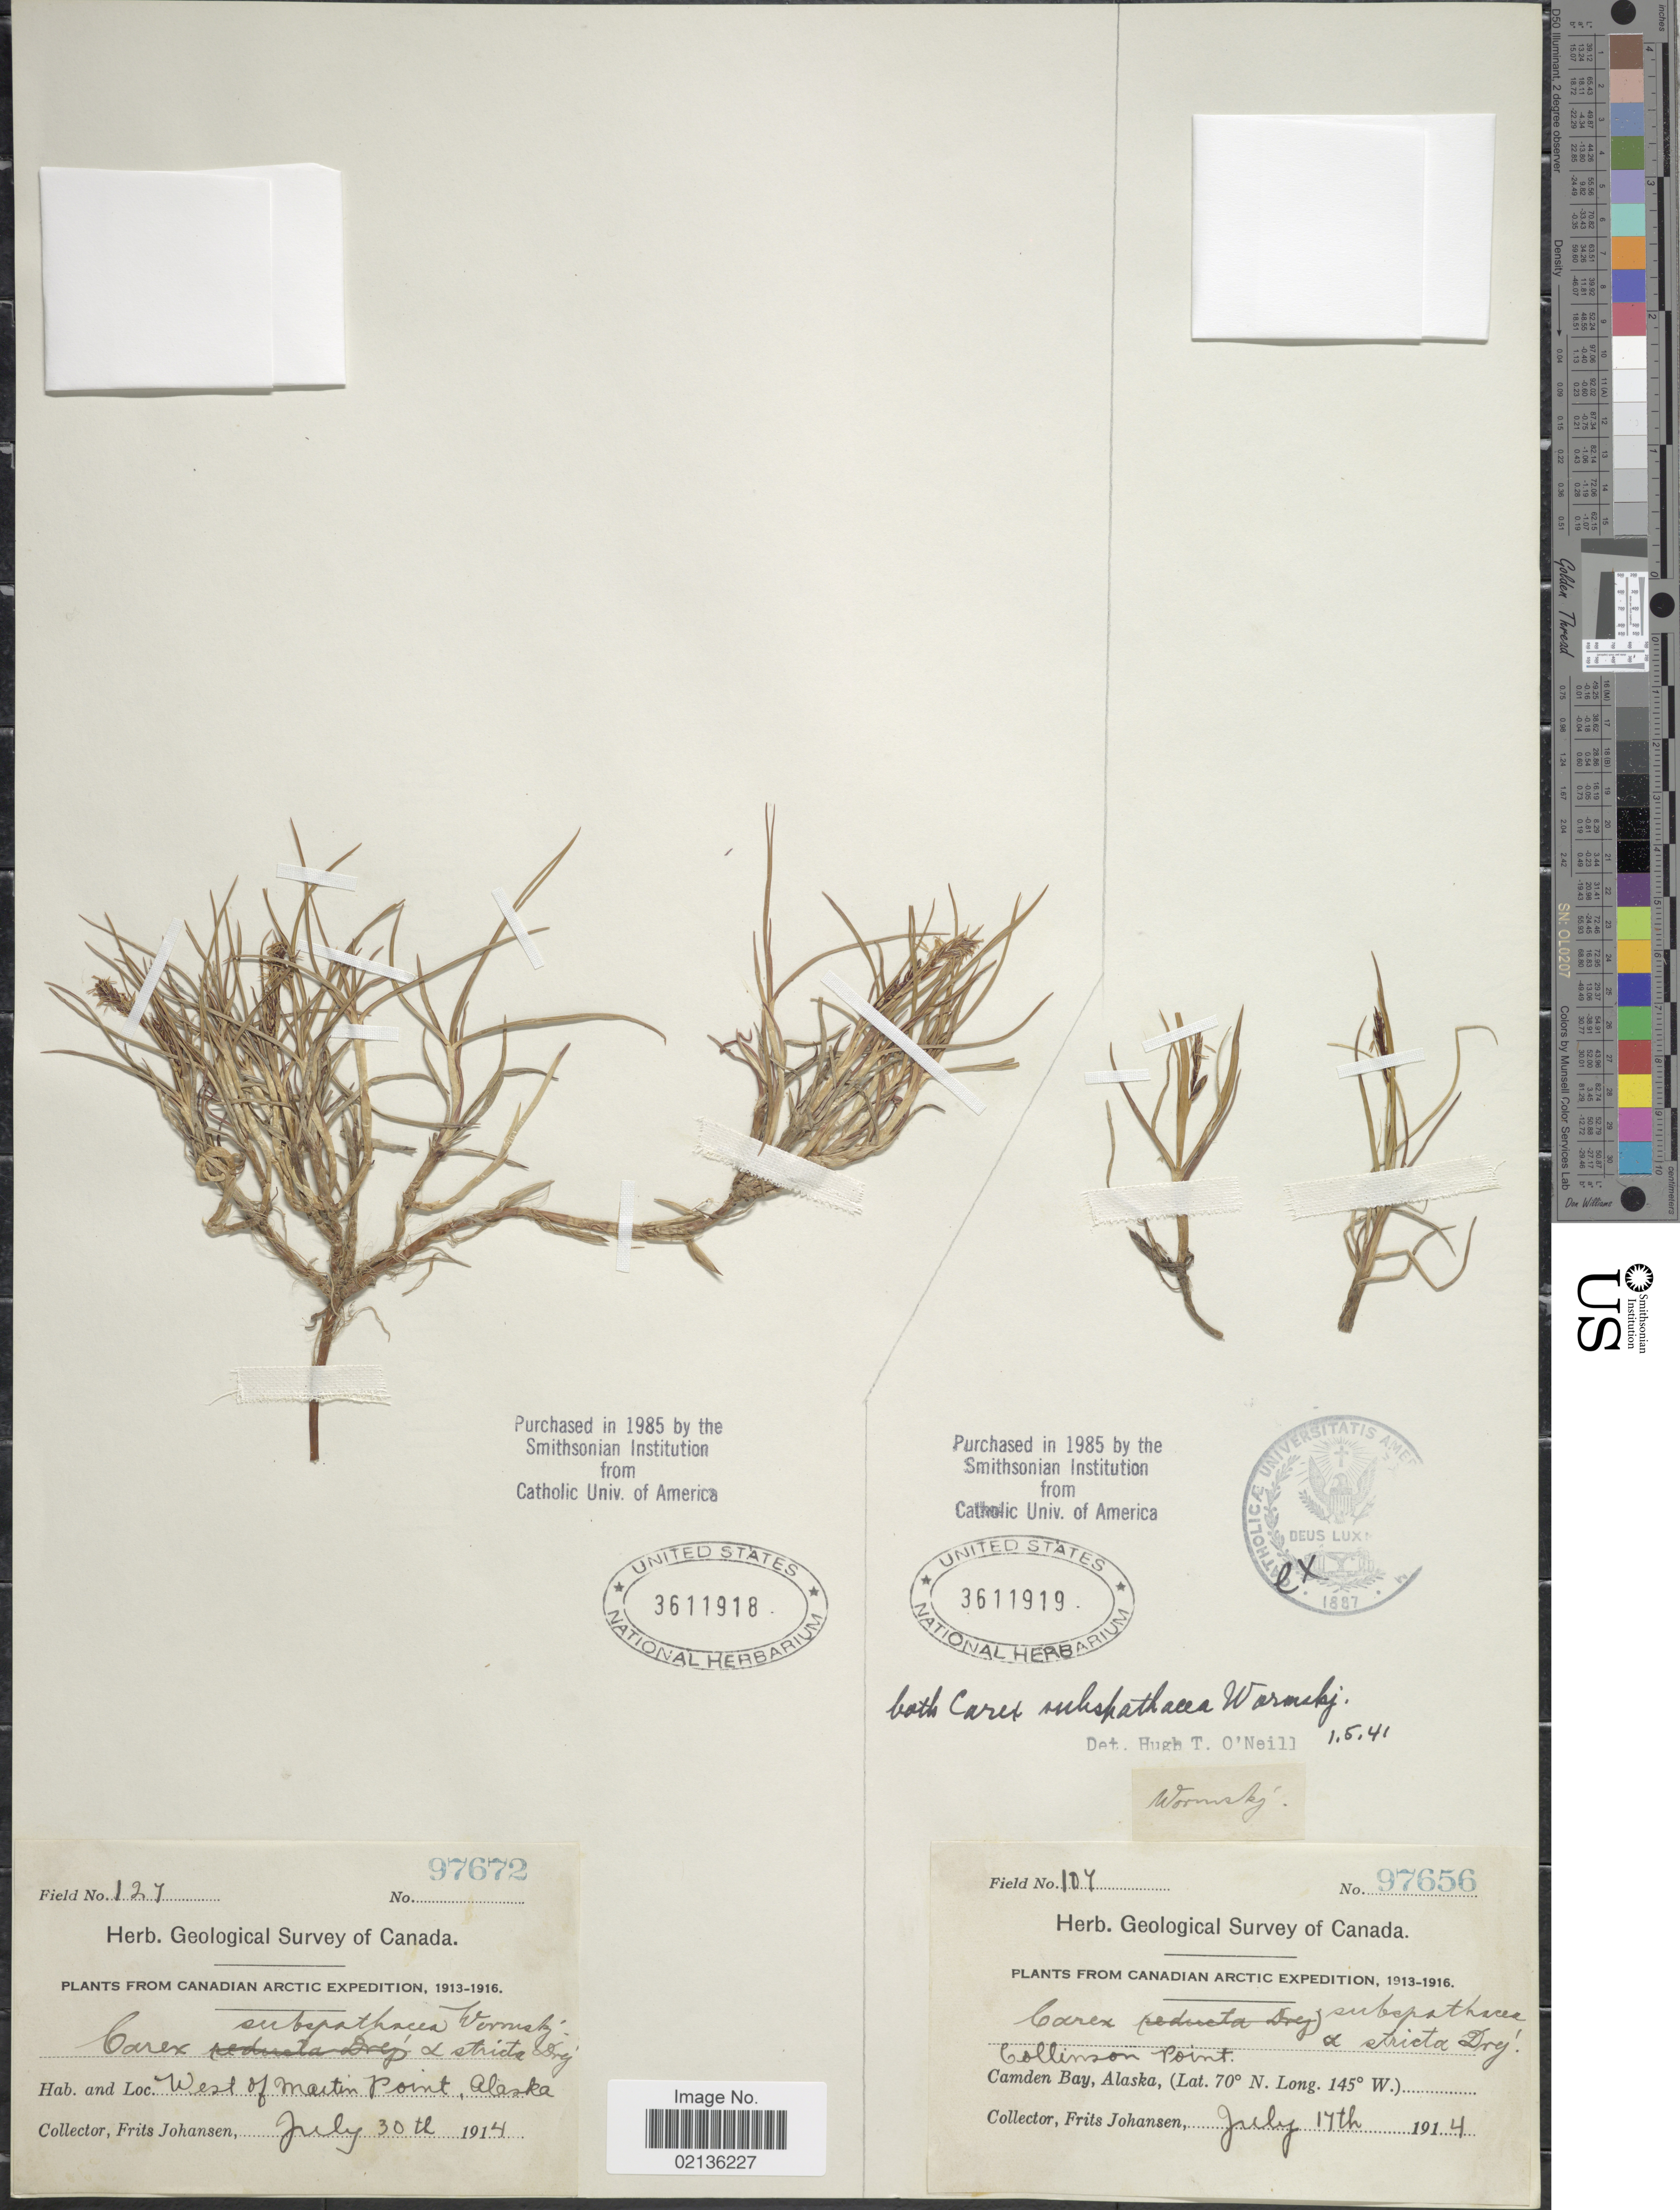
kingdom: Plantae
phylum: Tracheophyta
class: Liliopsida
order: Poales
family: Cyperaceae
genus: Carex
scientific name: Carex subspathacea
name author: Wormsk. ex Hornem.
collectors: F. Johansen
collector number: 97656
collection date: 1914-07-14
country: United States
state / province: Alaska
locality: Collinson Point, Camden Bay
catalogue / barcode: US 3611919-2